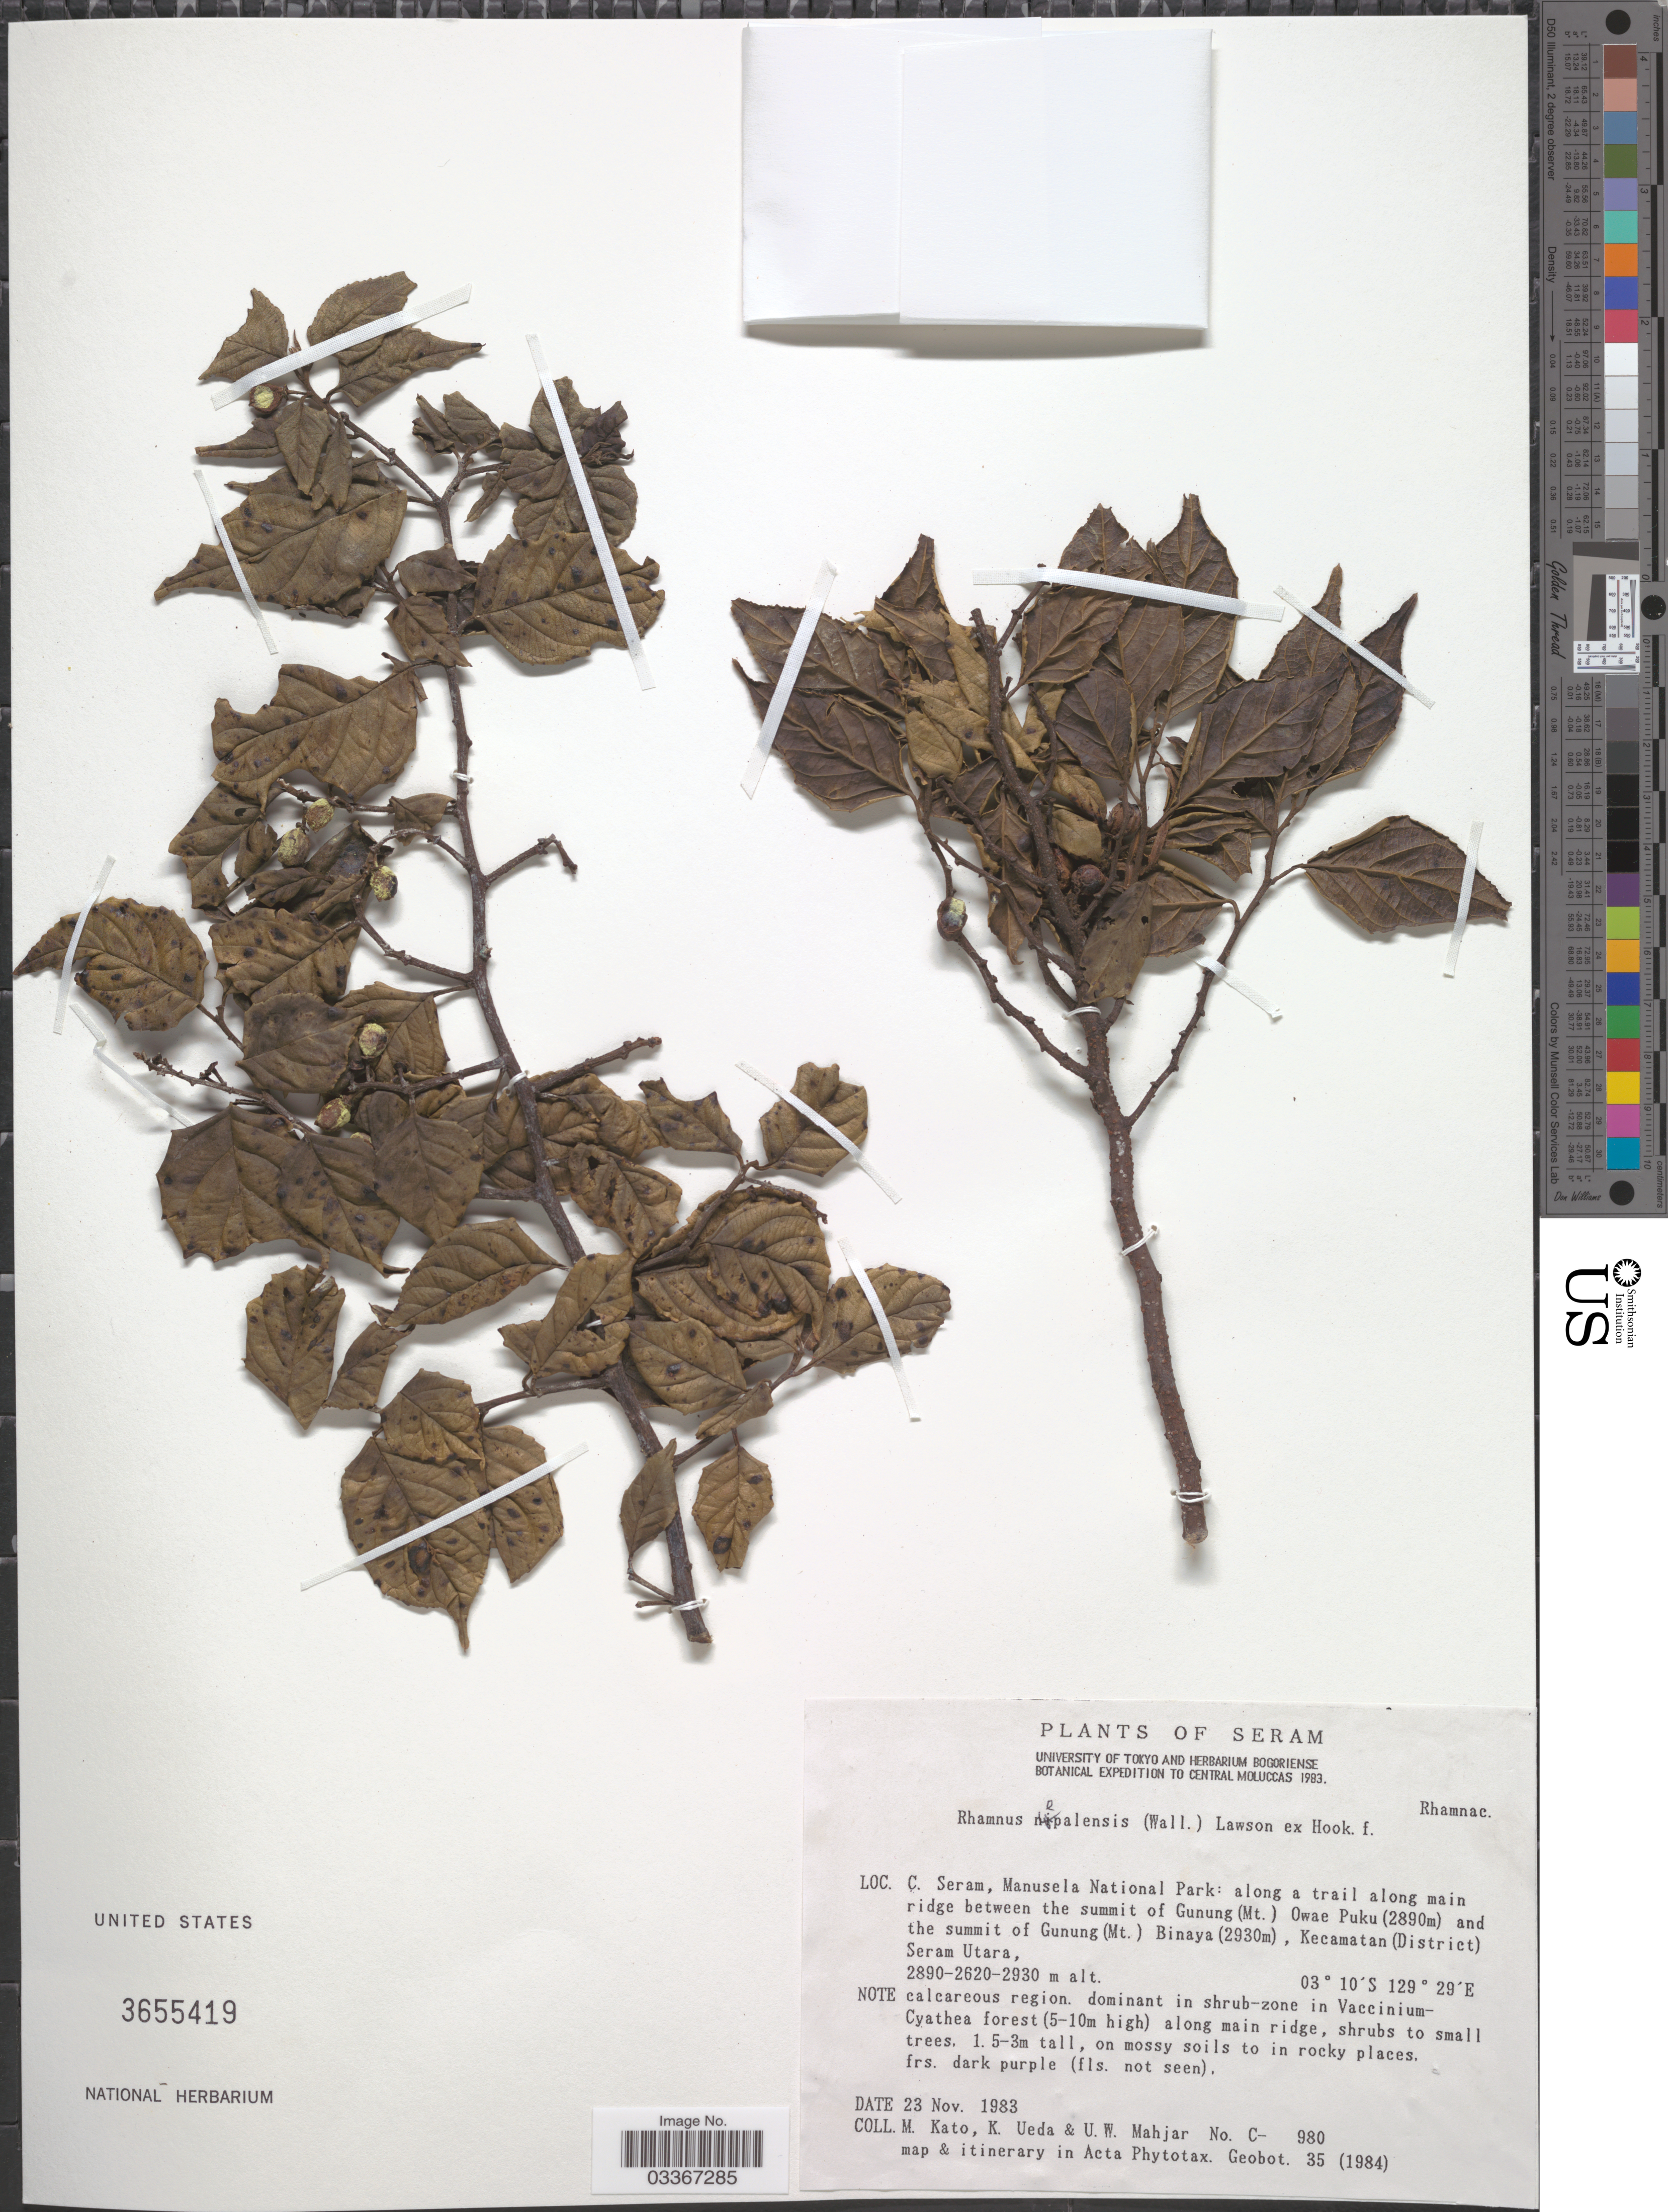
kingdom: Plantae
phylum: Tracheophyta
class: Magnoliopsida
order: Rosales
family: Rhamnaceae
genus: Rhamnus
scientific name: Rhamnus nepalensis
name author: (Wall.) M.A. Lawson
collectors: M. Kato, K. Ueda & U.W. Mahjar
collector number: C- 980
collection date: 1983-11-23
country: Indonesia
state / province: Maluku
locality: Seram. C. Seram, Manusela National Park: along a trail along main ridge main between the summit of Gunung (Mt.) Owae Puku (2890m) and the summit of Gunung (Mt.) Binaya (2930m), Kecamatan (District) Seram Utara.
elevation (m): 2620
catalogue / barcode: US 3655419